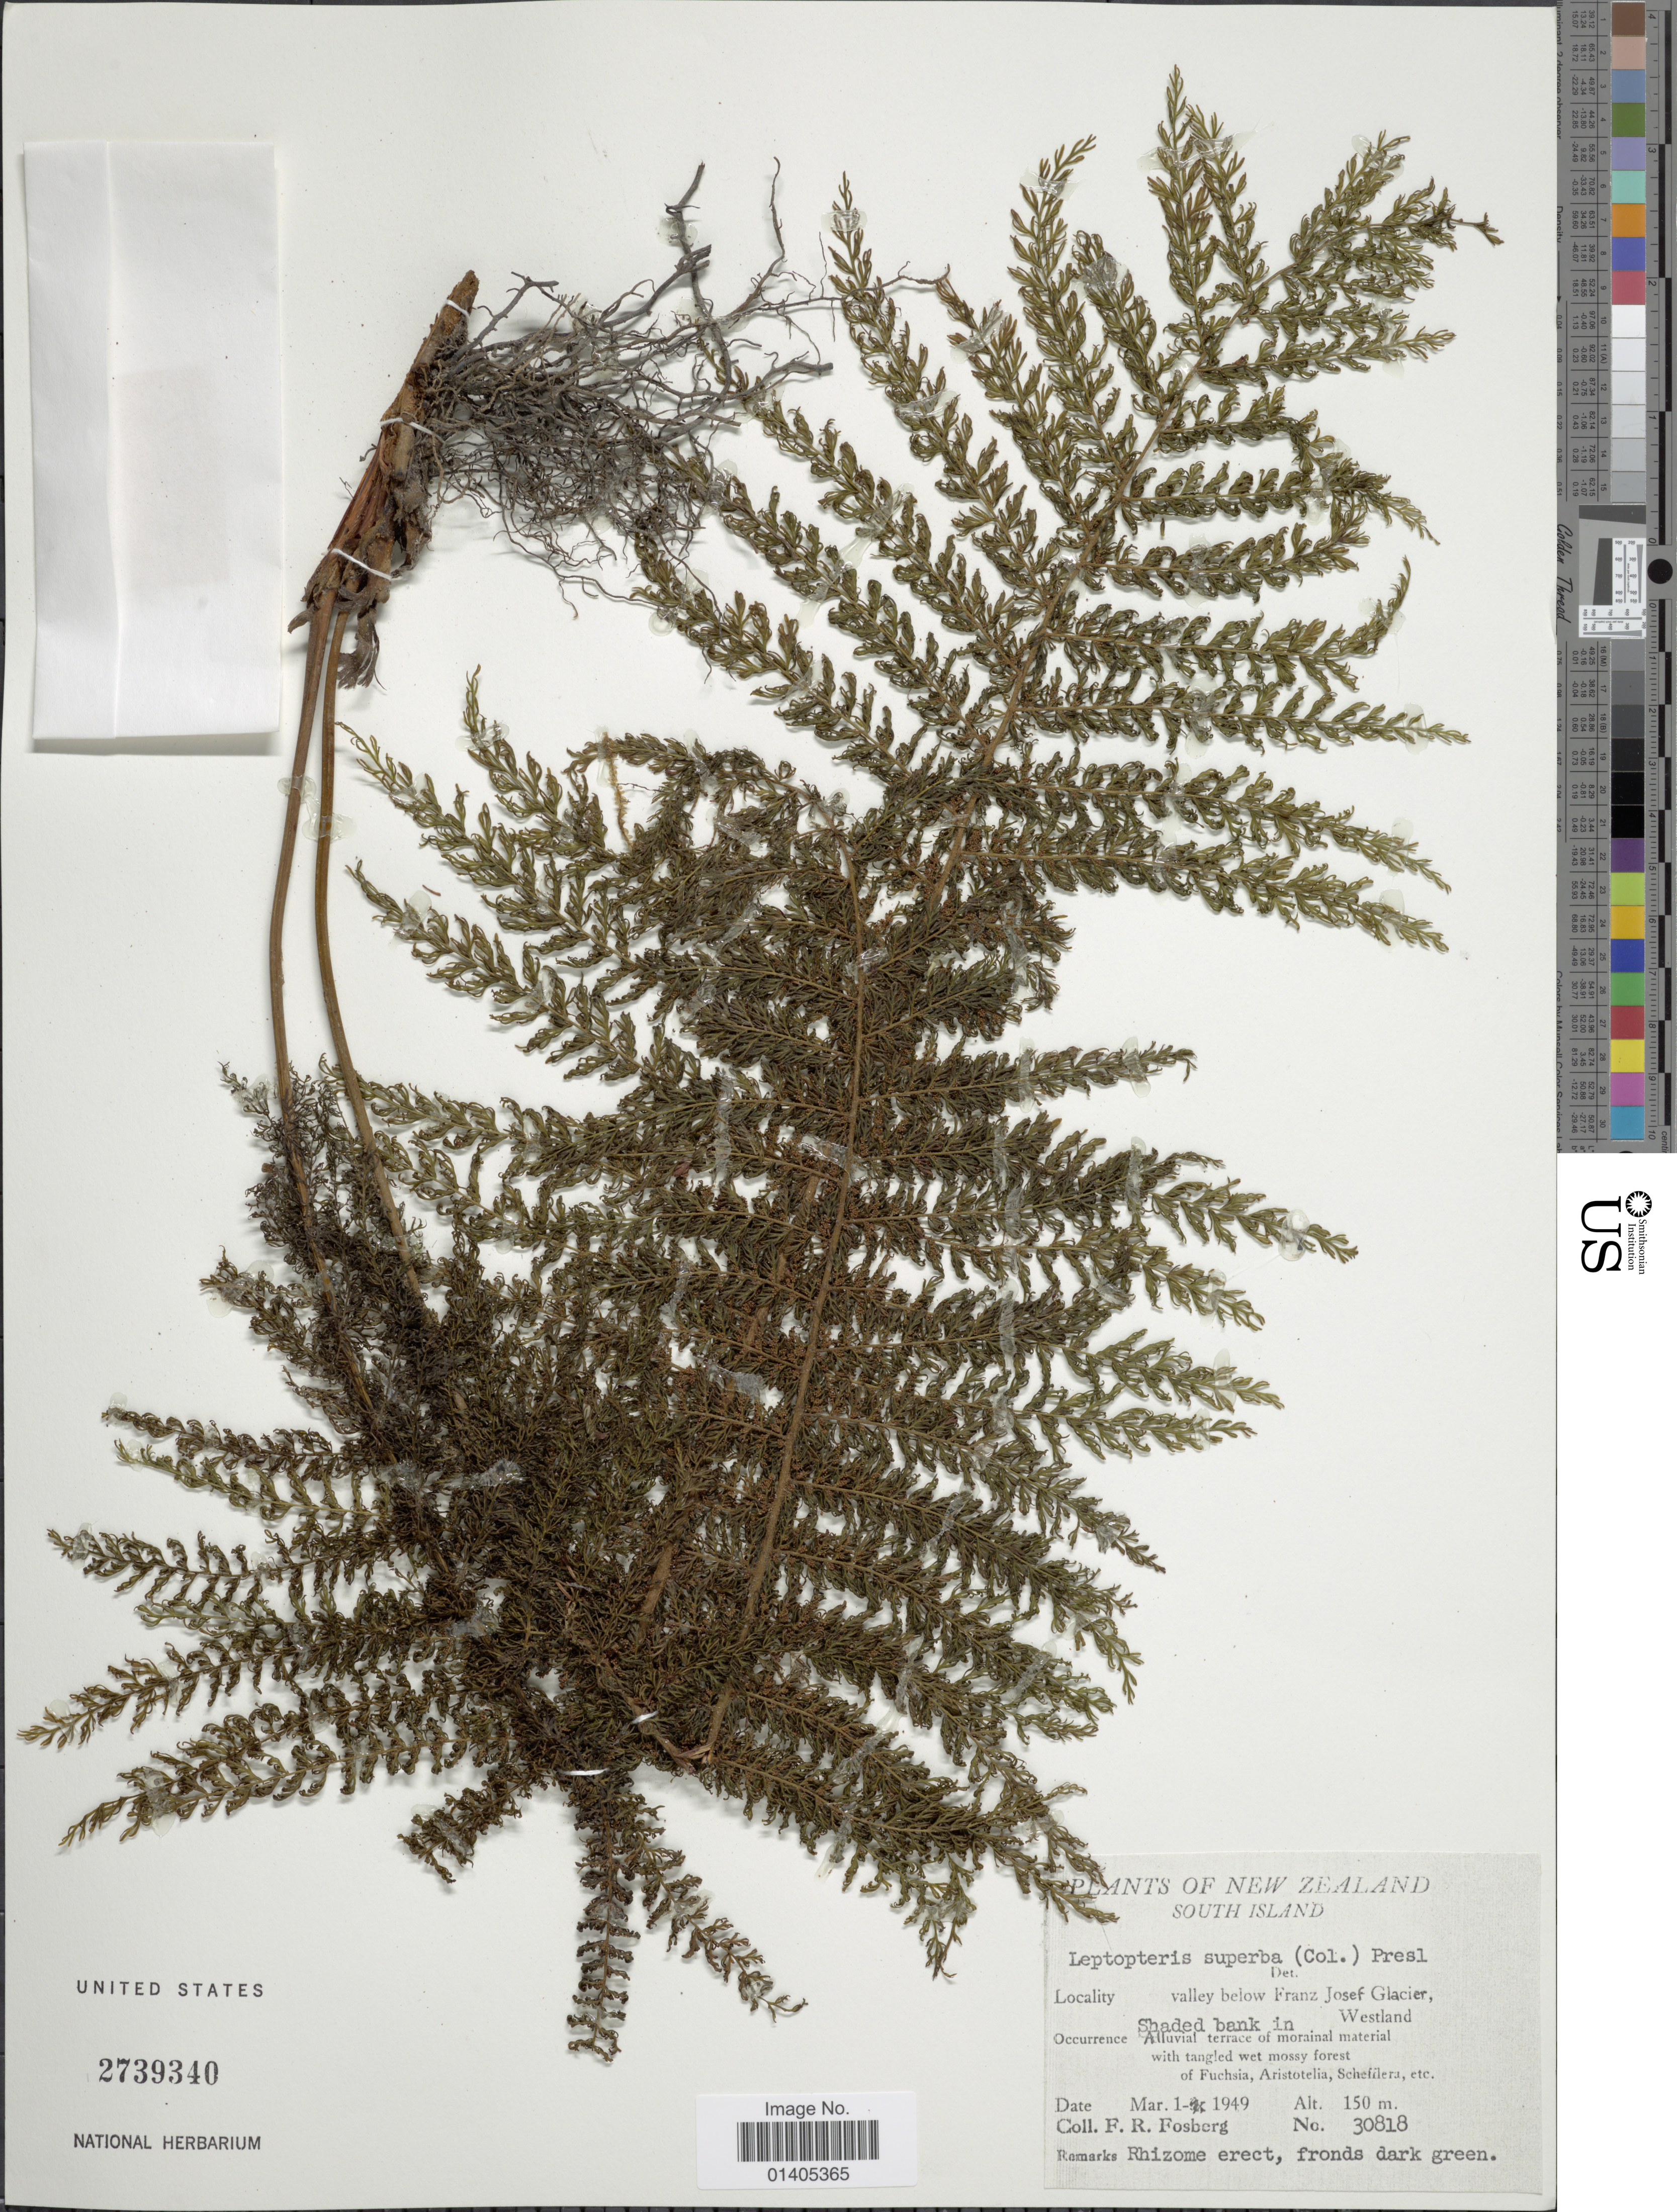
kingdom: Plantae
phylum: Tracheophyta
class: Polypodiopsida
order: Osmundales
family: Osmundaceae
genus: Leptopteris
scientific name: Leptopteris superba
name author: (Colenso) C. Presl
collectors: F. R. Fosberg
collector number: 30818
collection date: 1949-03-01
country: New Zealand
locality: South Island, valley below Franz Josef Glacier, Westland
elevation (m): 150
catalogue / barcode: US 2739340